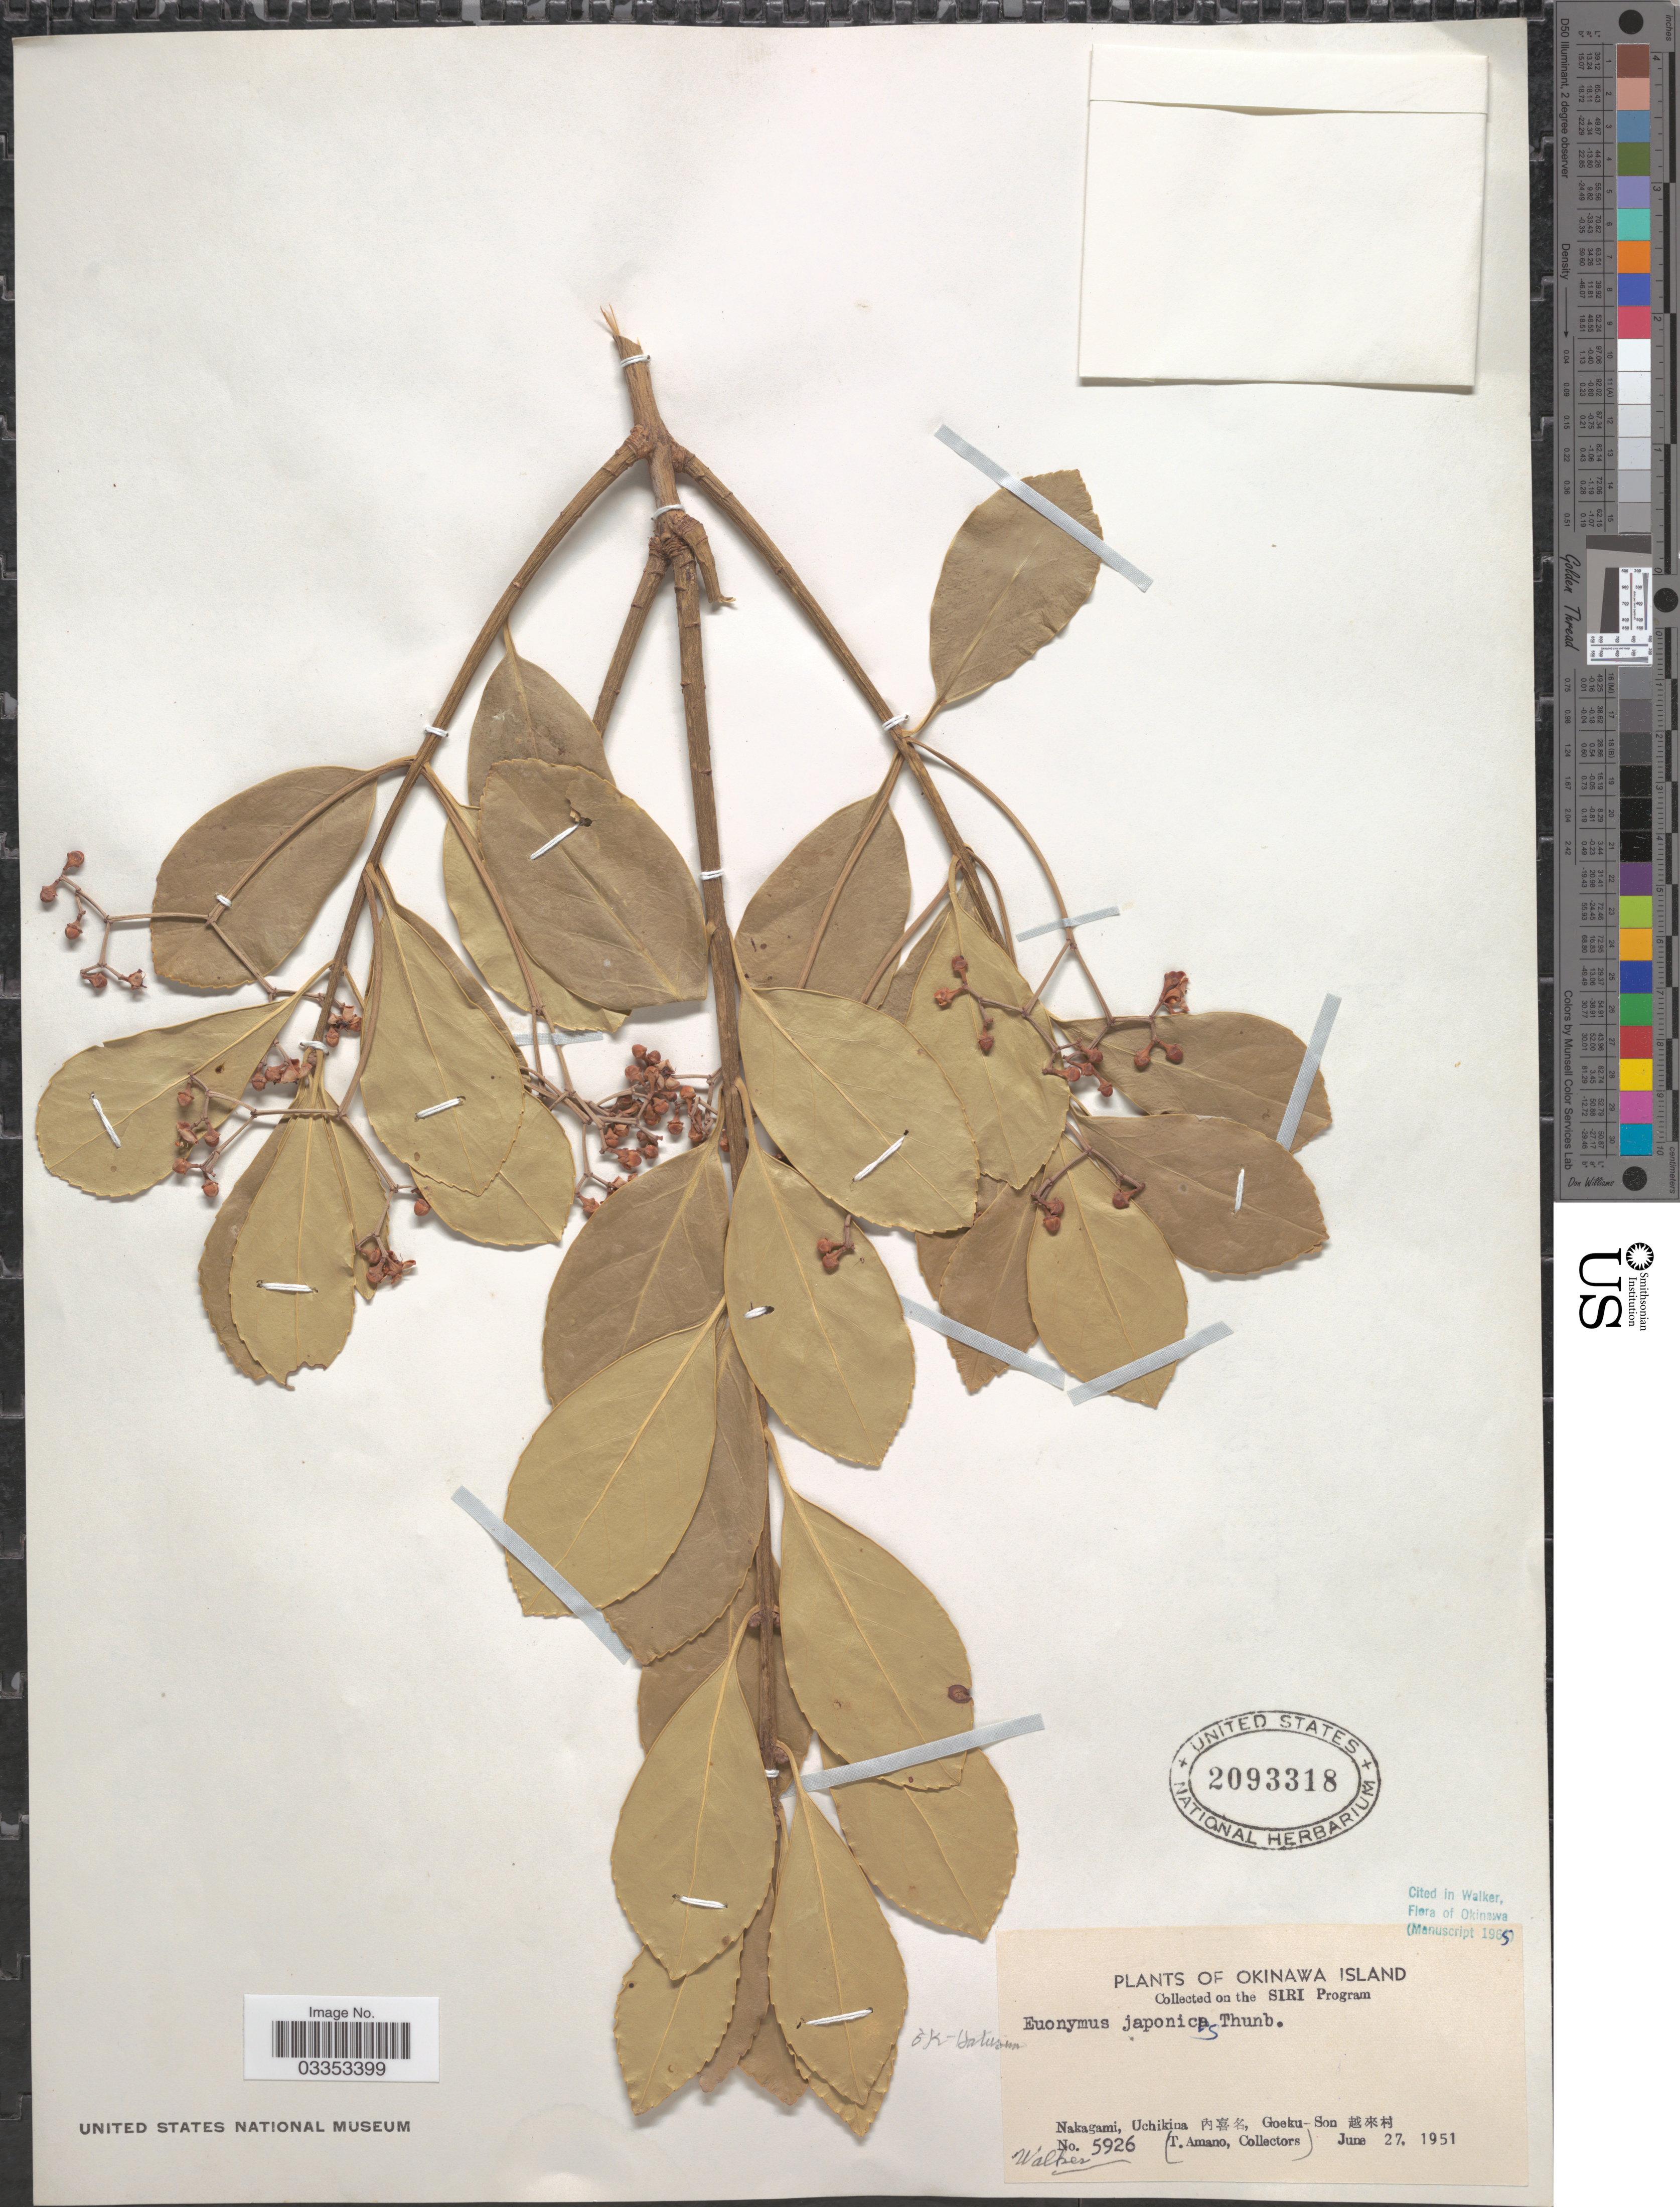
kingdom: Plantae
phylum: Tracheophyta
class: Magnoliopsida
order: Celastrales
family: Celastraceae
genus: Euonymus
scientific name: Euonymus japonicus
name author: Thunb.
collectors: T. Amano & -. Walker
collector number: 5926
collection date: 1951-06-27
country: Japan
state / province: Okinawa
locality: Okinawa Island. Nakagami, Uchikina X, Goeku-Son X.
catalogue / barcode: US 2093318